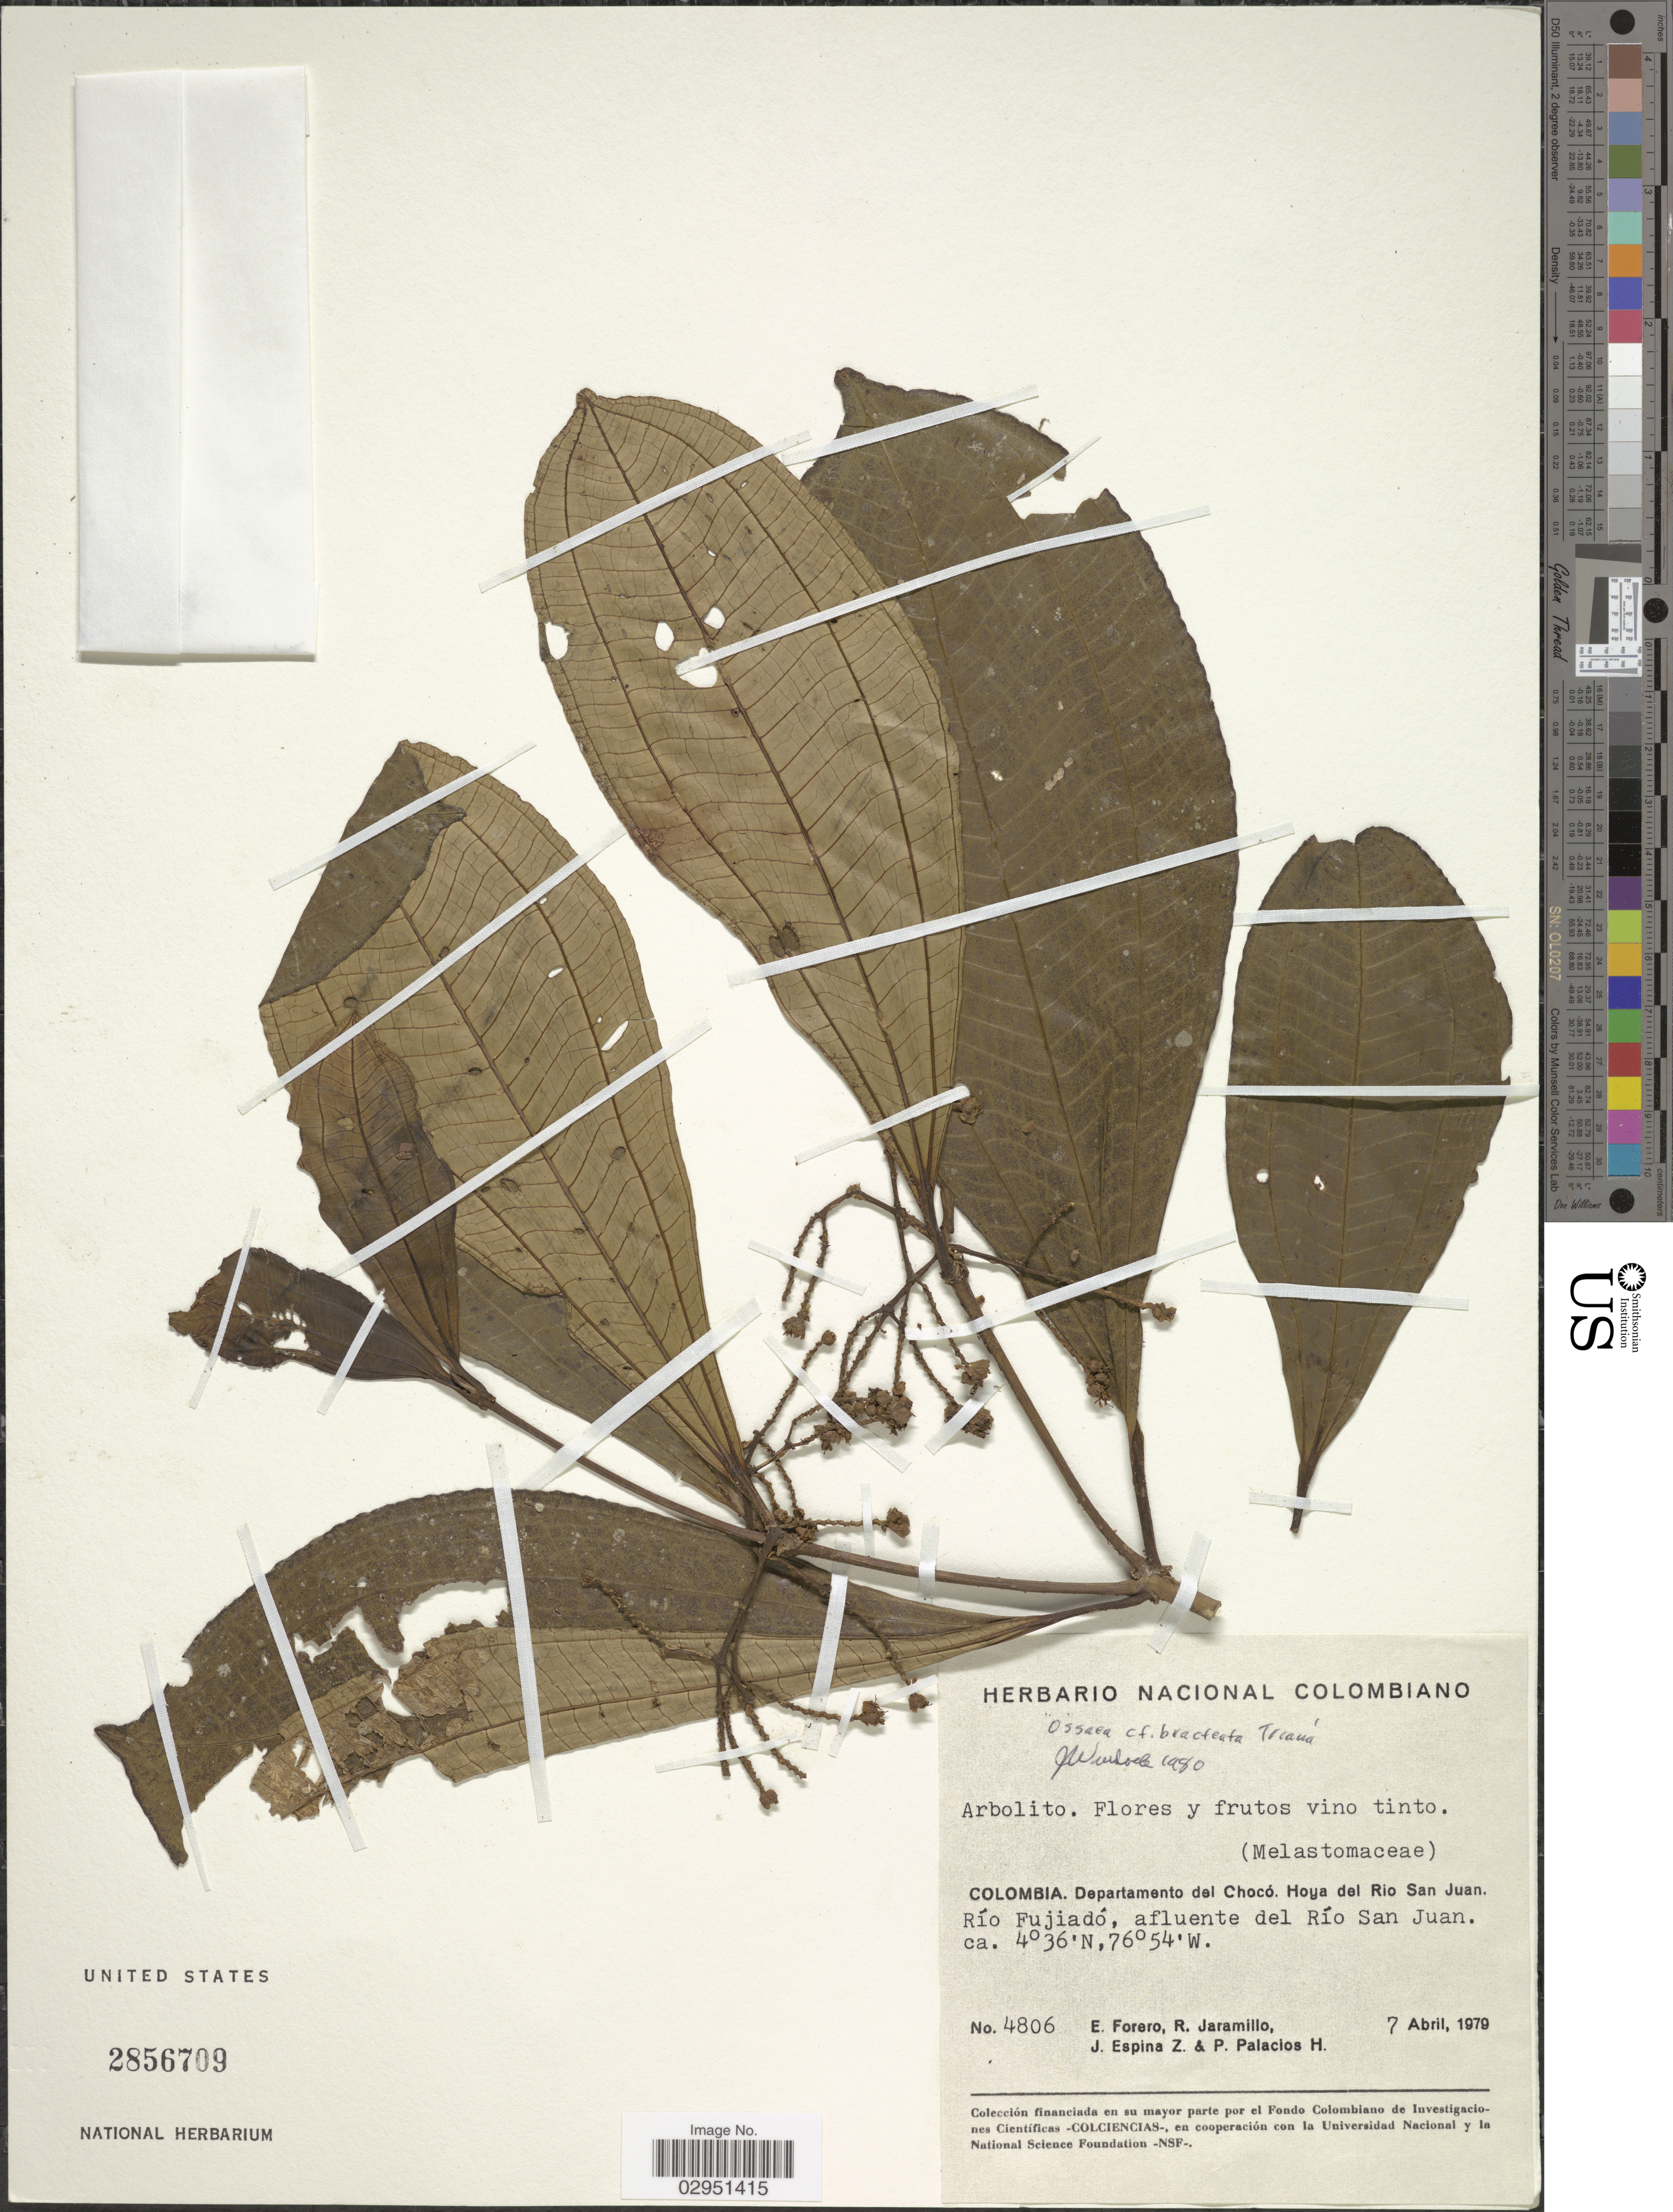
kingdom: Plantae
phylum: Tracheophyta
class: Magnoliopsida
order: Myrtales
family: Melastomataceae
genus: Ossaea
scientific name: Ossaea bracteata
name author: Triana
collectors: E. Forero, R. Jaramillo, J. Espina Z. & P. Palacios H.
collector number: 4806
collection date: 1979-04-07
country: Colombia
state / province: Chocó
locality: Departamento del Chocó, Hoya del Rio San Juan, Río Fujiadó, afluente del Río San Juan.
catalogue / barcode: US 2856709